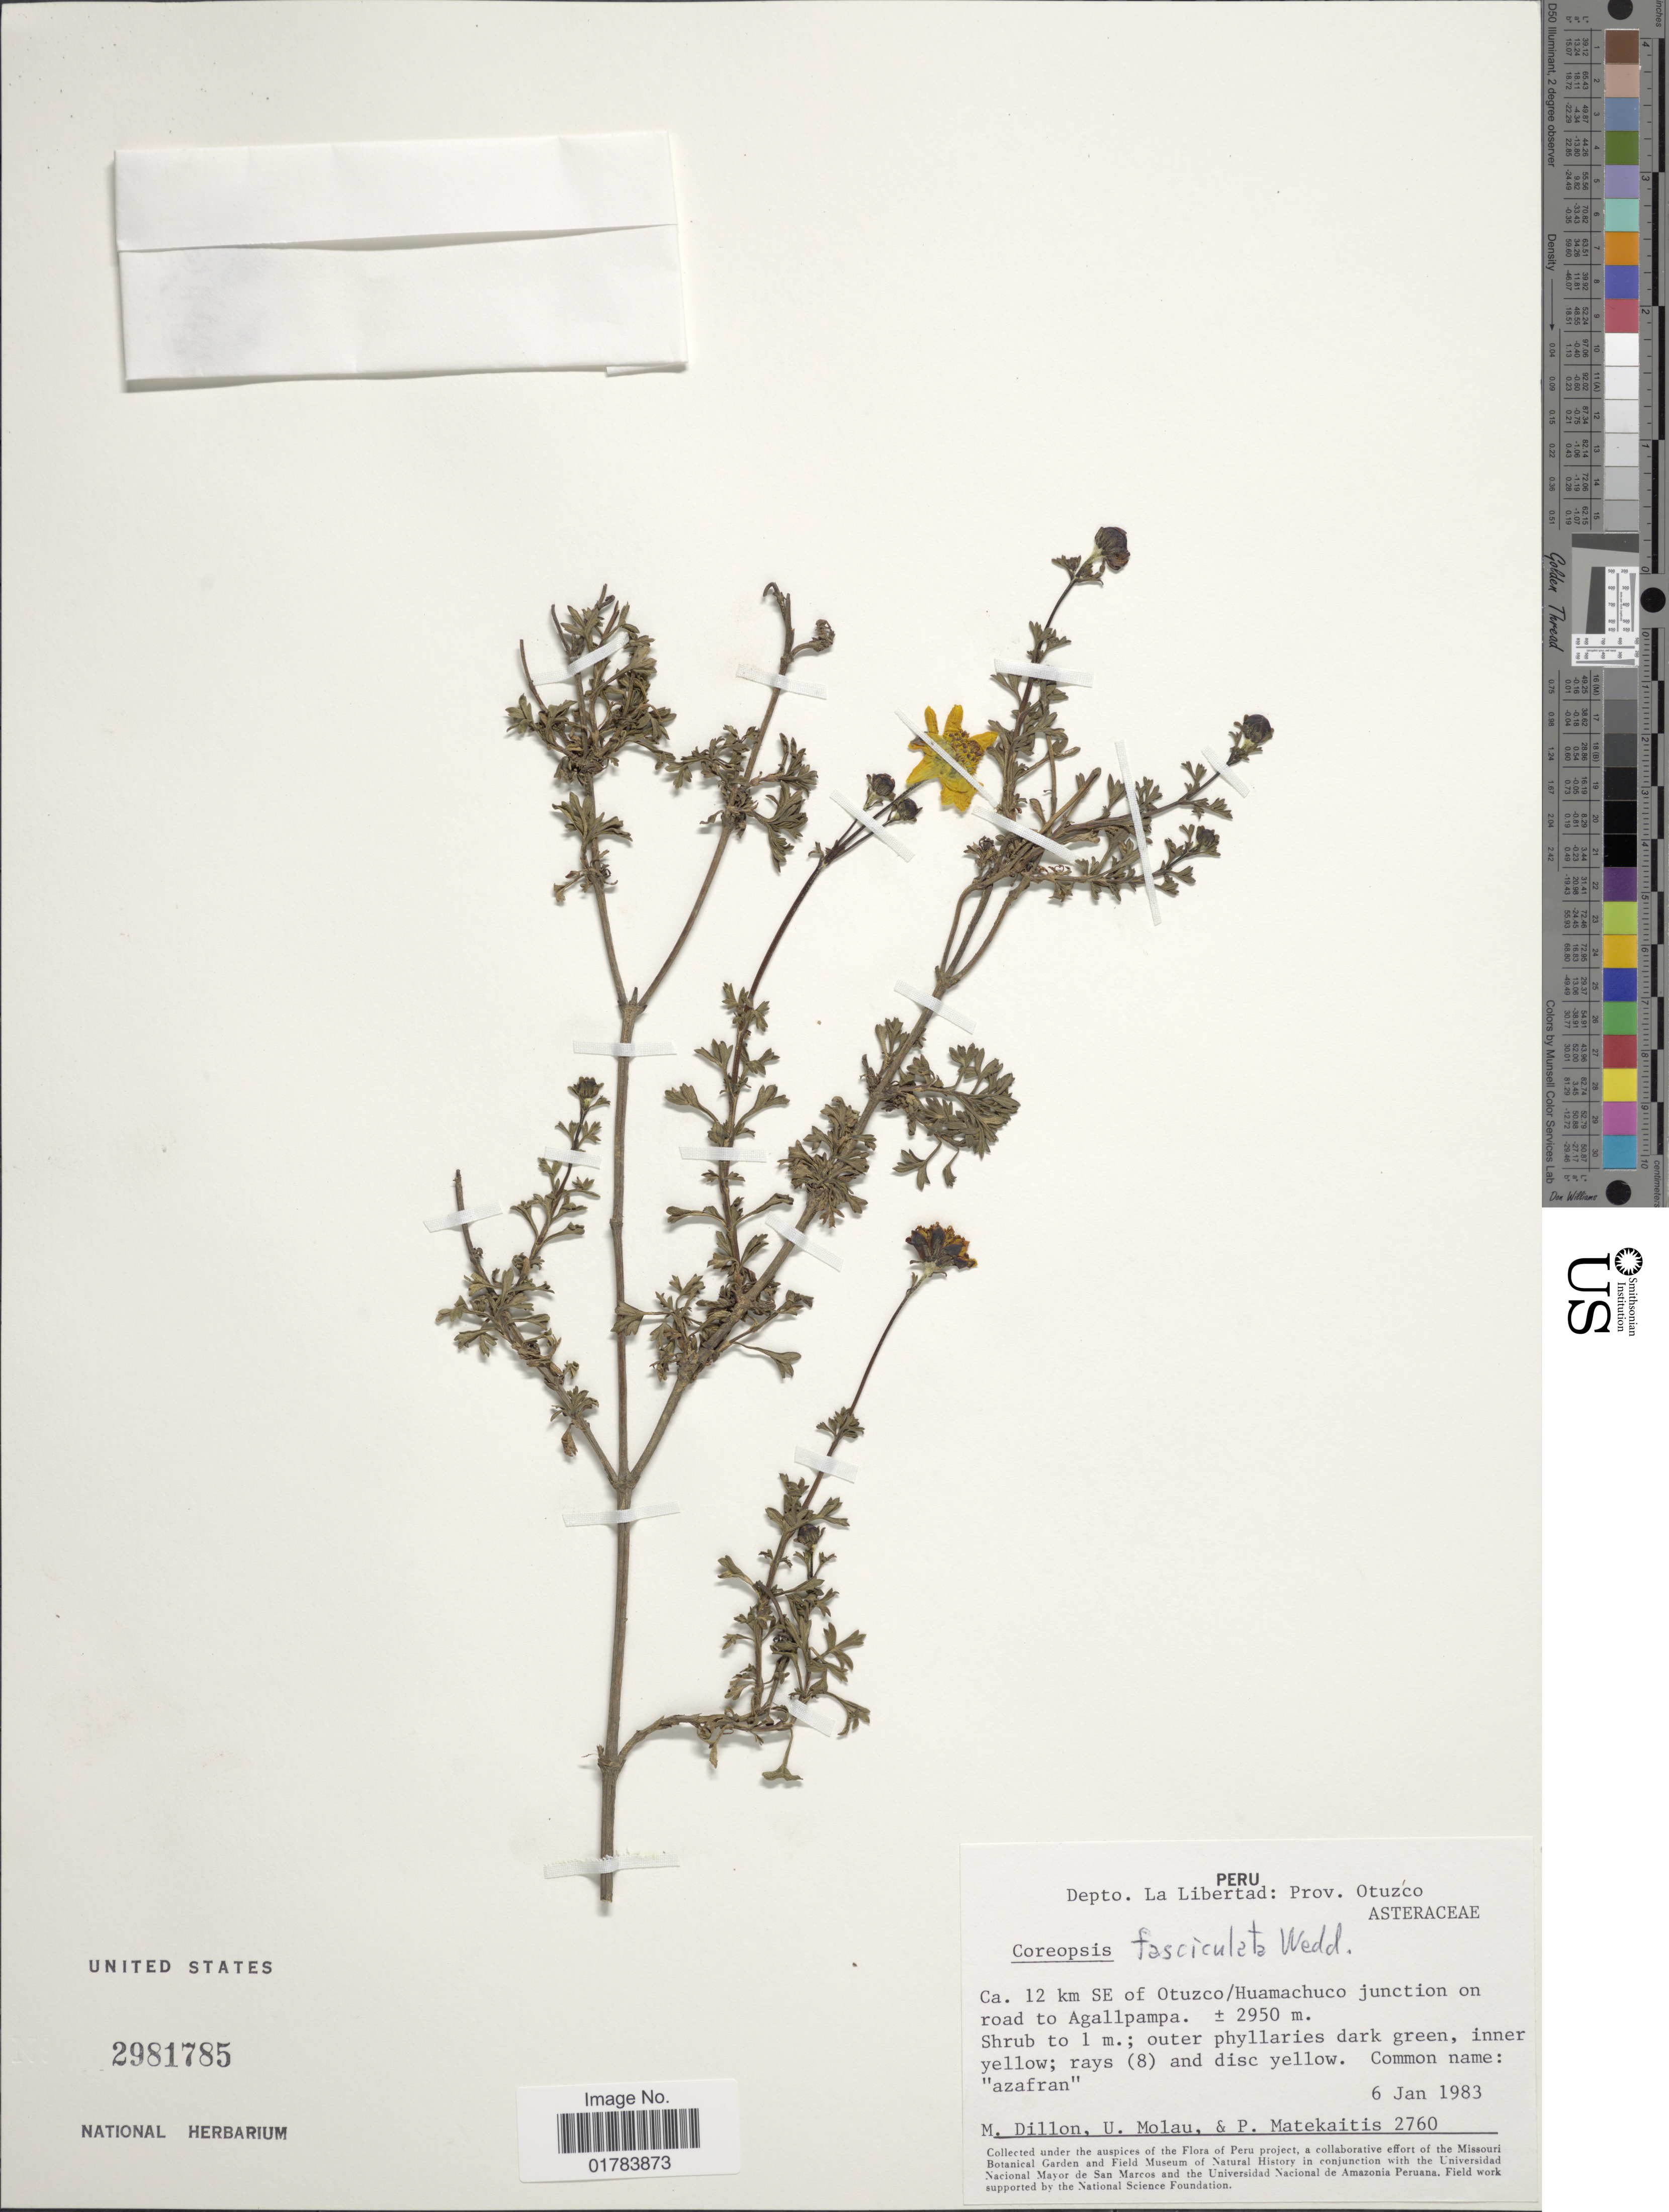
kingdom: Plantae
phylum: Tracheophyta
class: Magnoliopsida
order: Asterales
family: Asteraceae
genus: Coreopsis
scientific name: Coreopsis fasciculata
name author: Wedd.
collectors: M. O. Dillon, U. Molau & P. Matekaitis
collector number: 2760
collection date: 1983-01-06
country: Peru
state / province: La Libertad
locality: Ca. 12 km SE of Otuzco/Huamachuco junction on road to Agallpampa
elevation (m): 2950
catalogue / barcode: US 2981785